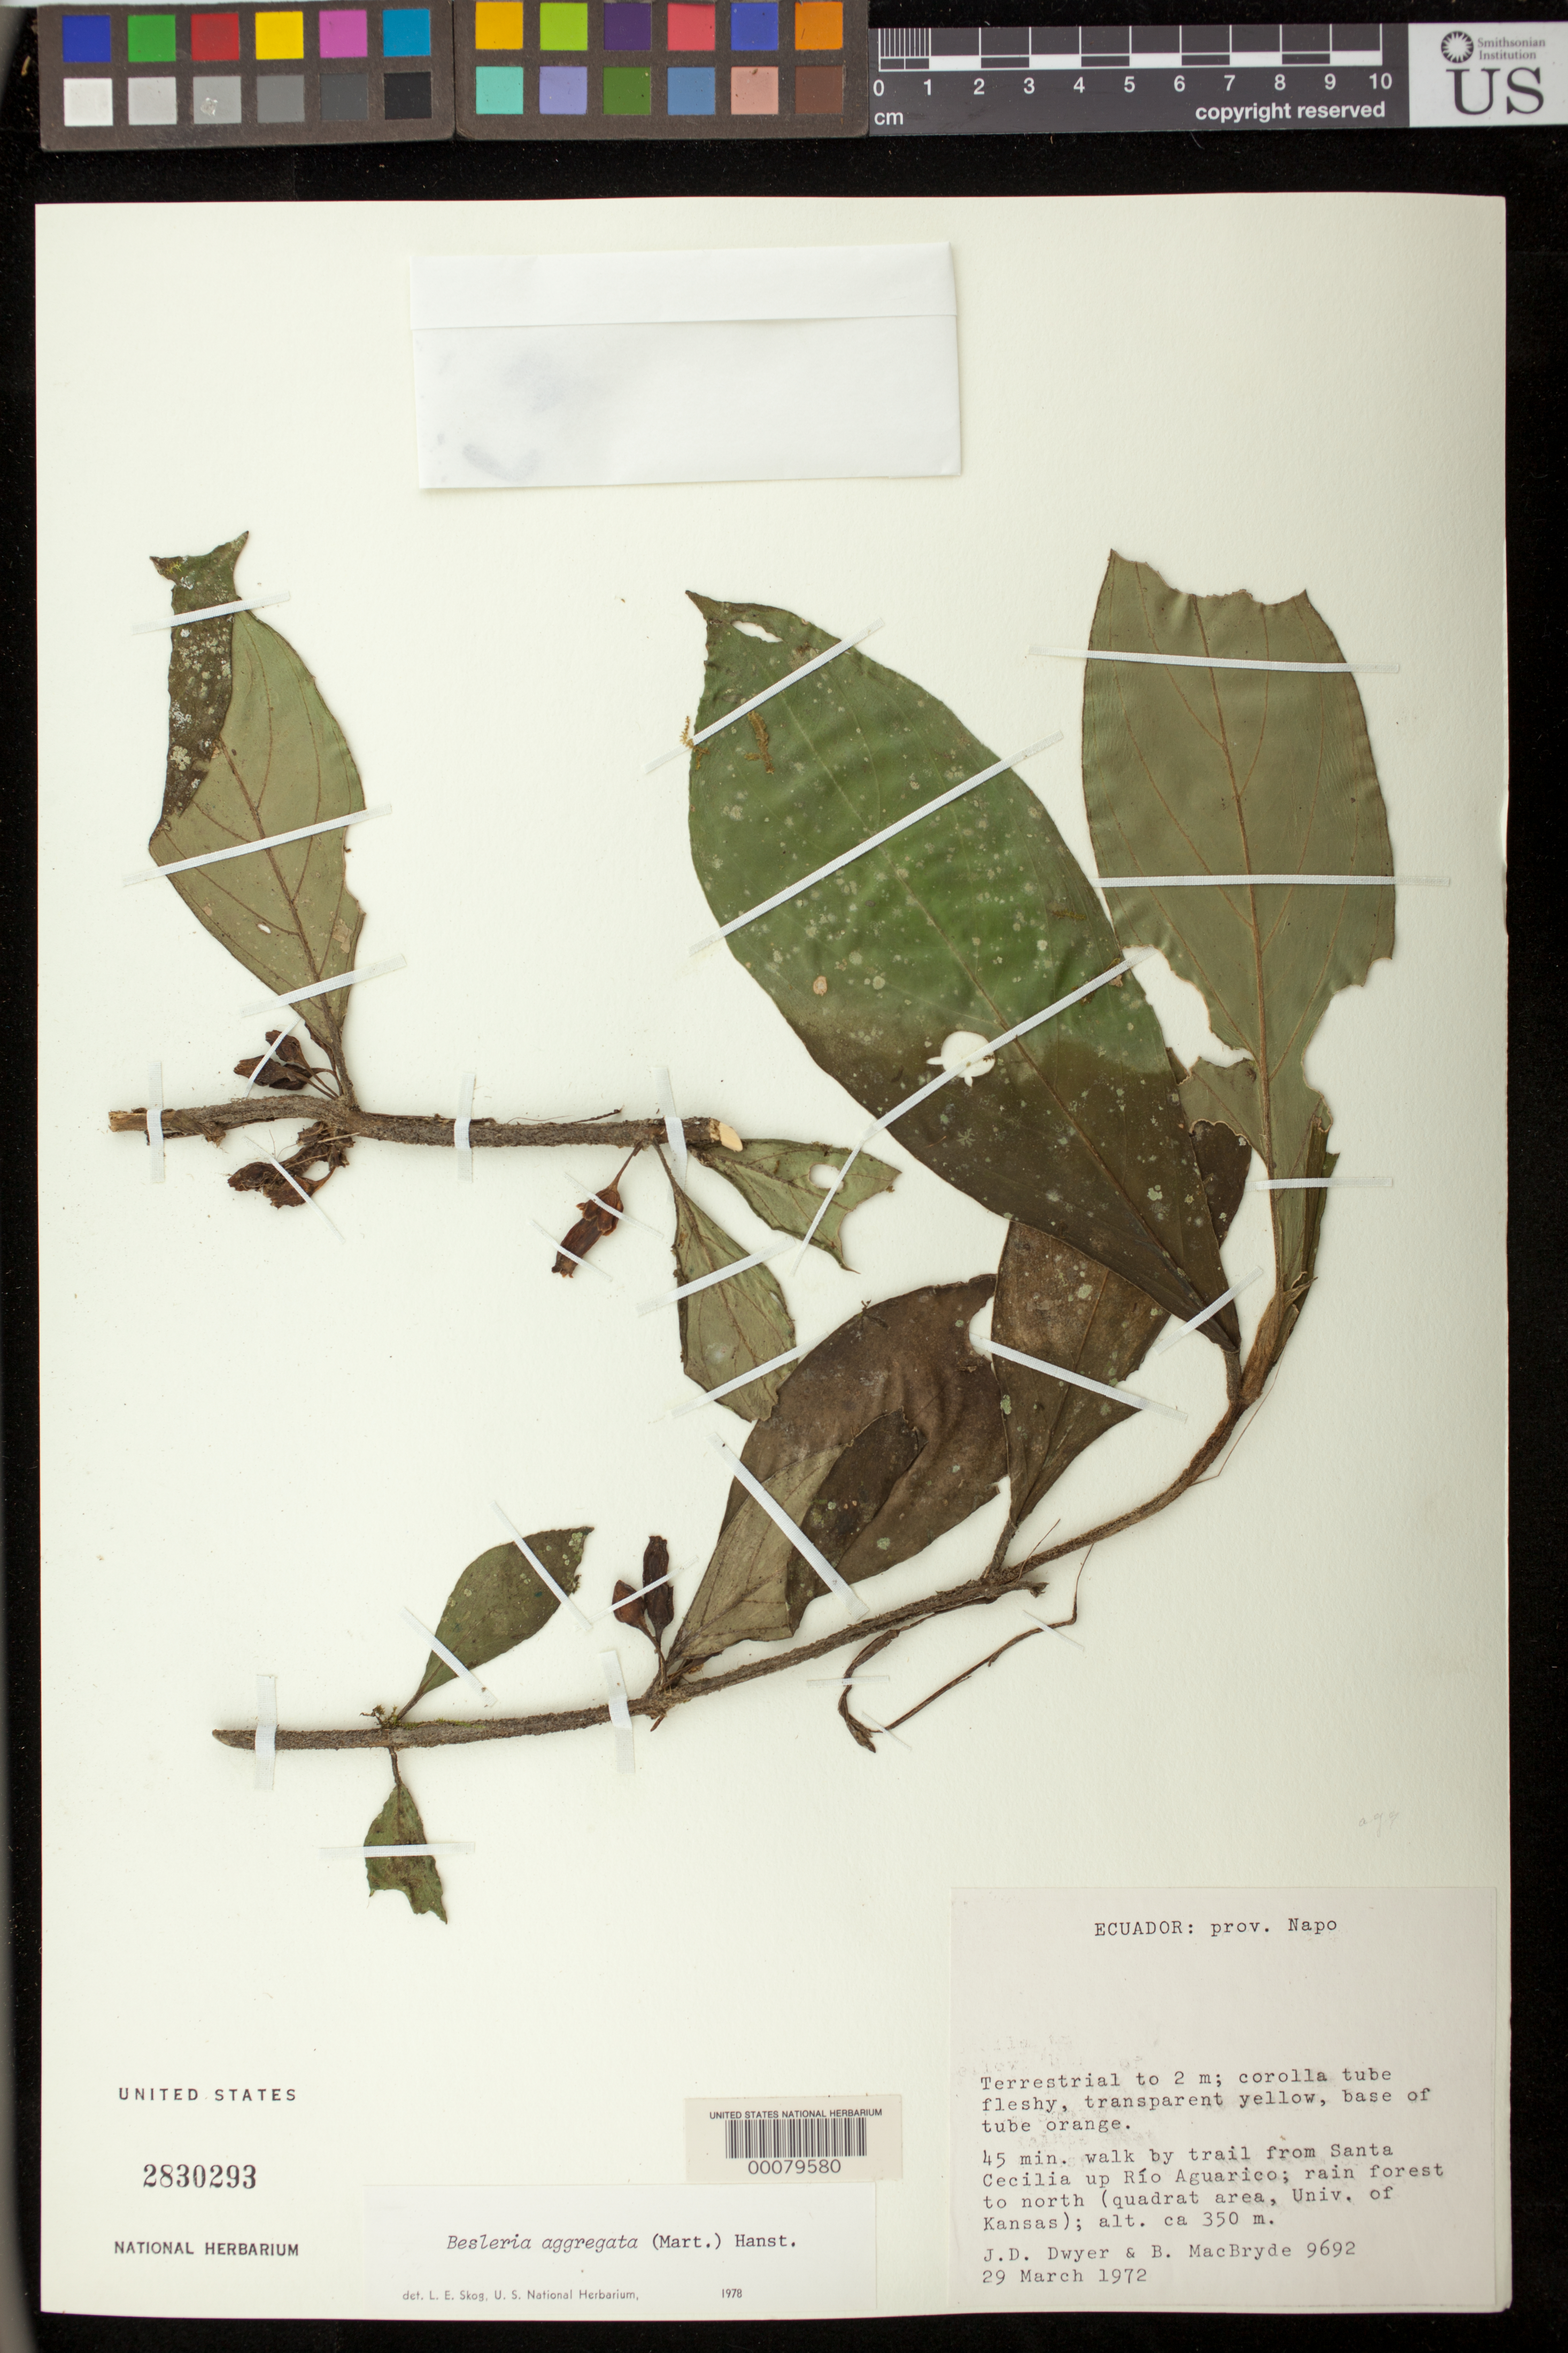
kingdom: Plantae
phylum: Tracheophyta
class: Magnoliopsida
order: Lamiales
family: Gesneriaceae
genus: Besleria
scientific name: Besleria aggregata var. aggregata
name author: (Mart.) Hanst.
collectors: J. D. Dwyer & B. MacBryde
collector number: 9692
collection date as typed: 29 Mar 1972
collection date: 1972-03-29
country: Ecuador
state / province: Sucumbíos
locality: Napo.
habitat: Rain forest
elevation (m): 350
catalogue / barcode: US 2830293